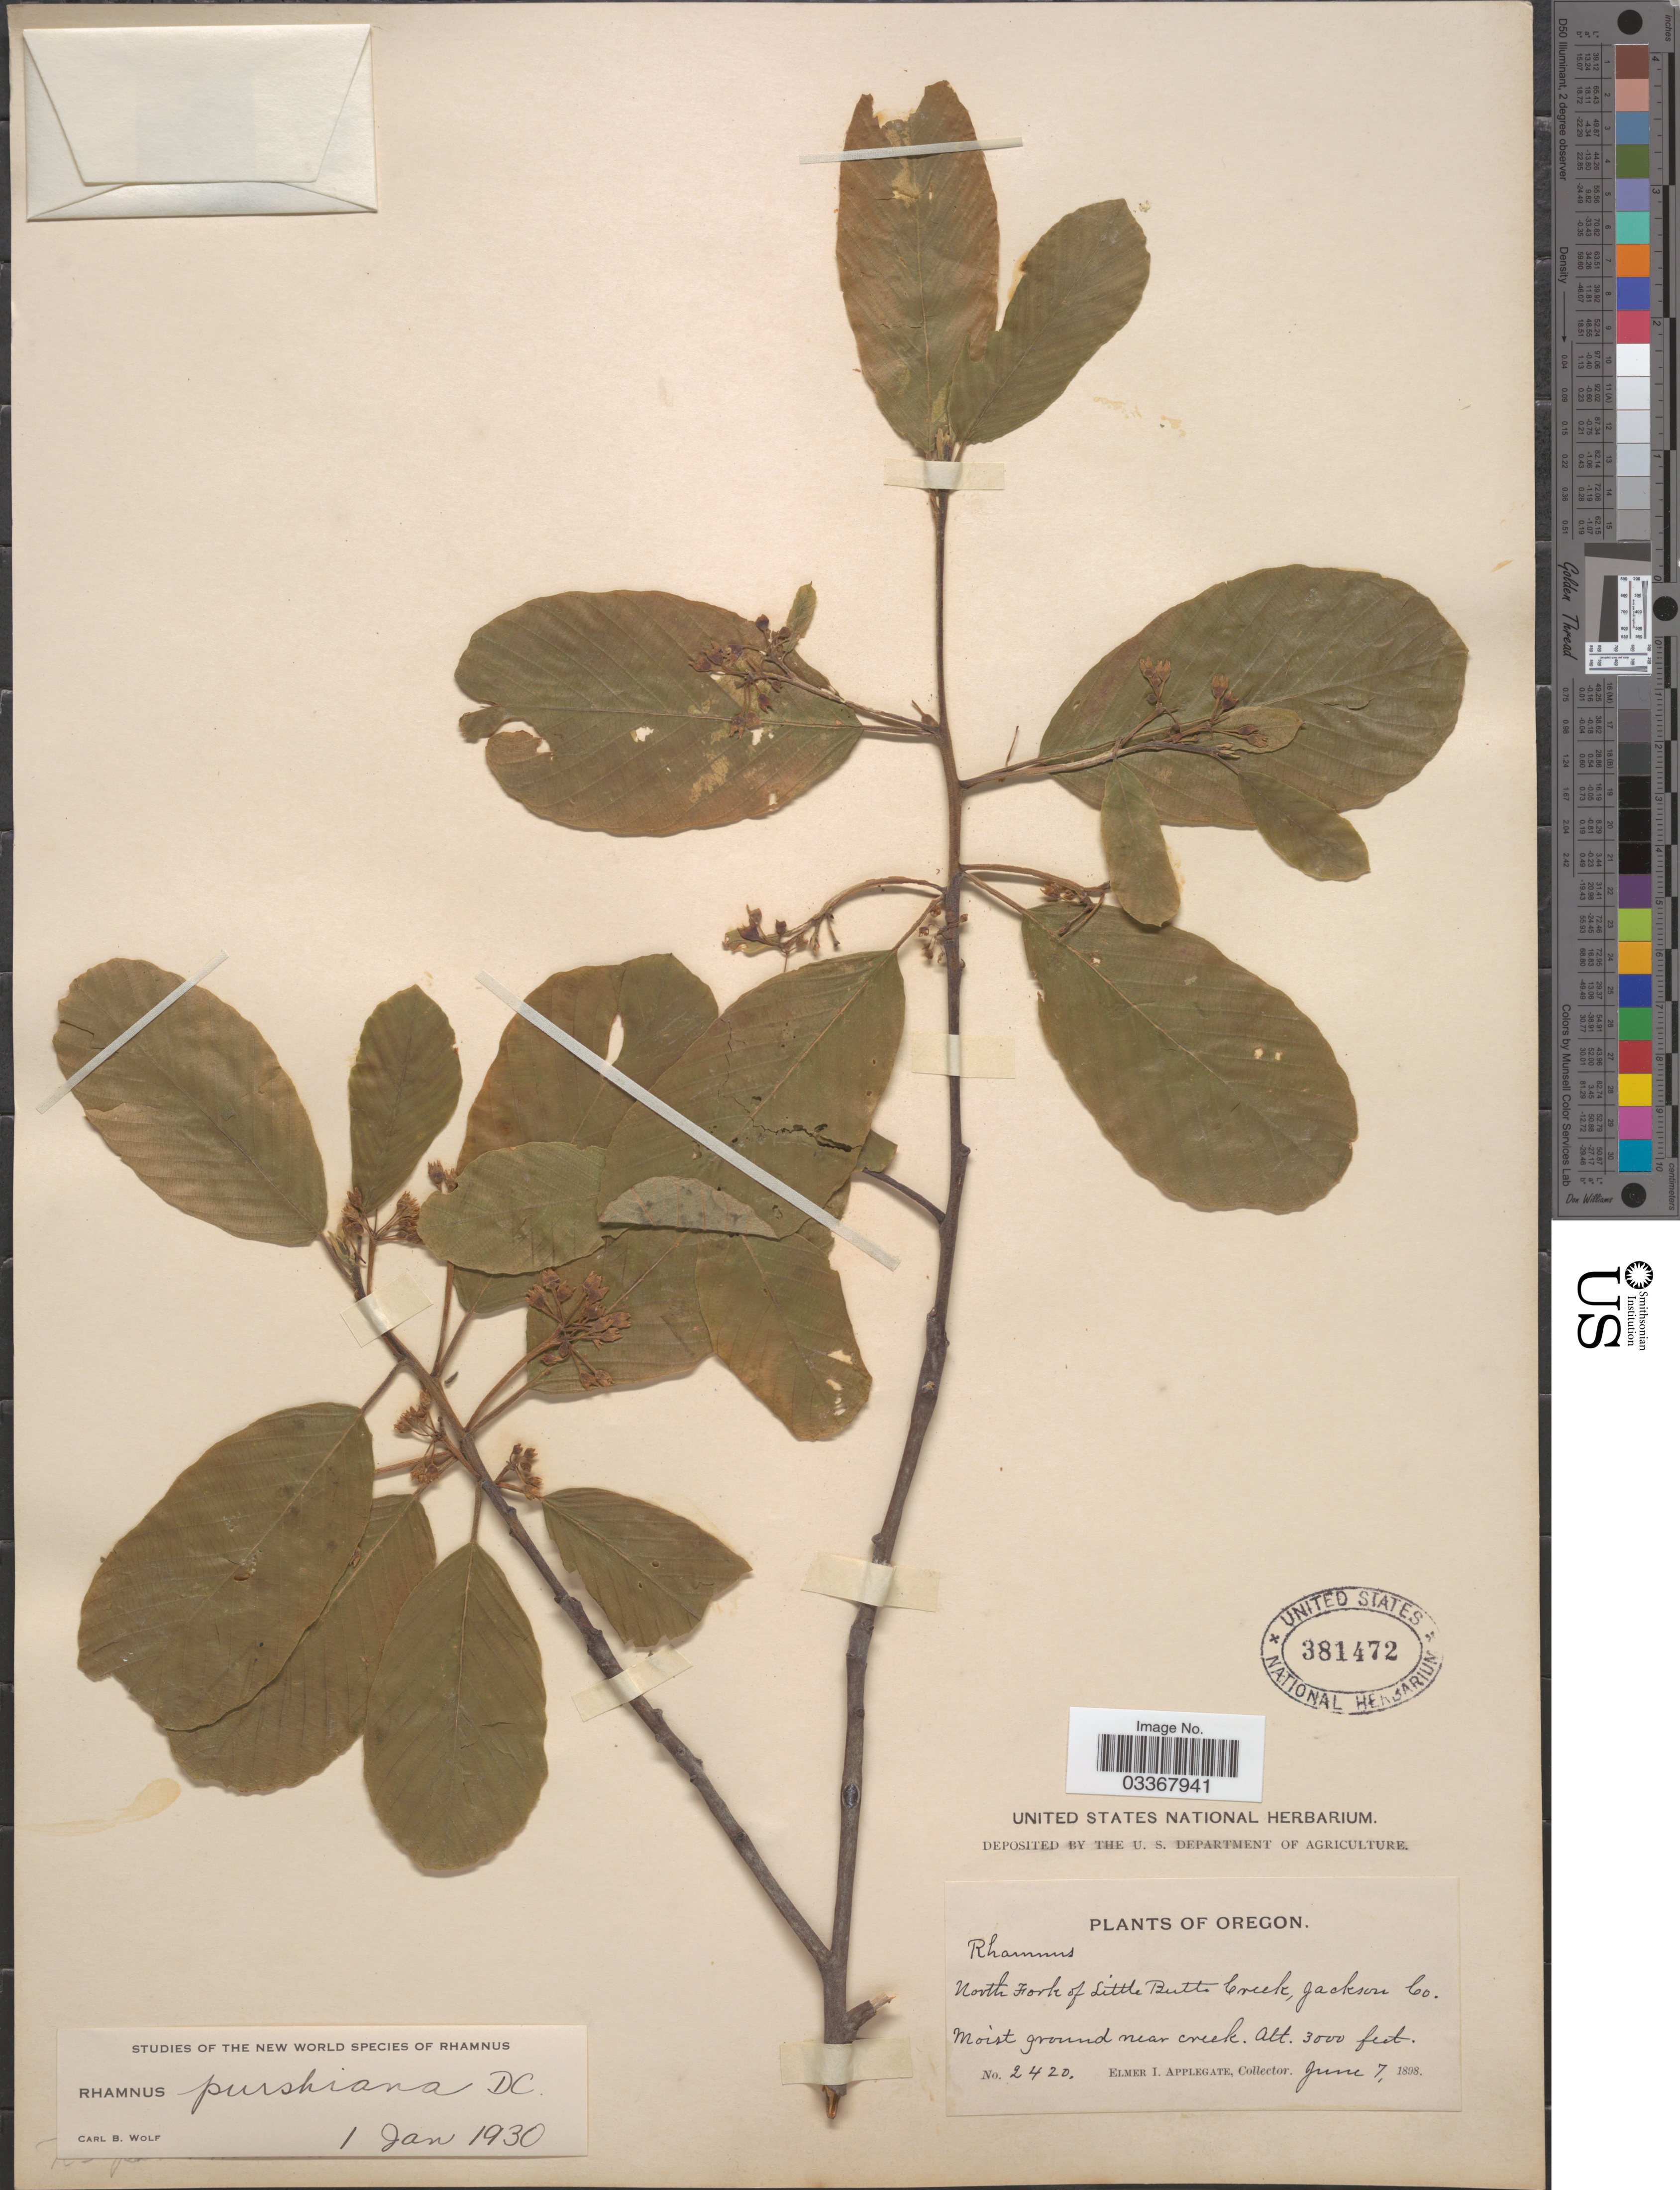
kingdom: Plantae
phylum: Tracheophyta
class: Magnoliopsida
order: Rosales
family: Rhamnaceae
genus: Frangula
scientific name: Frangula purshiana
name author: (DC.) A. Gray ex J.G. Cooper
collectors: E. I. Applegate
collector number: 2420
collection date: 1898-06-07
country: United States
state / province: Oregon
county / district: Jackson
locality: North Fork of Little Butte Creek, Jackson Co.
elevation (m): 914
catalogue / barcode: US 381472